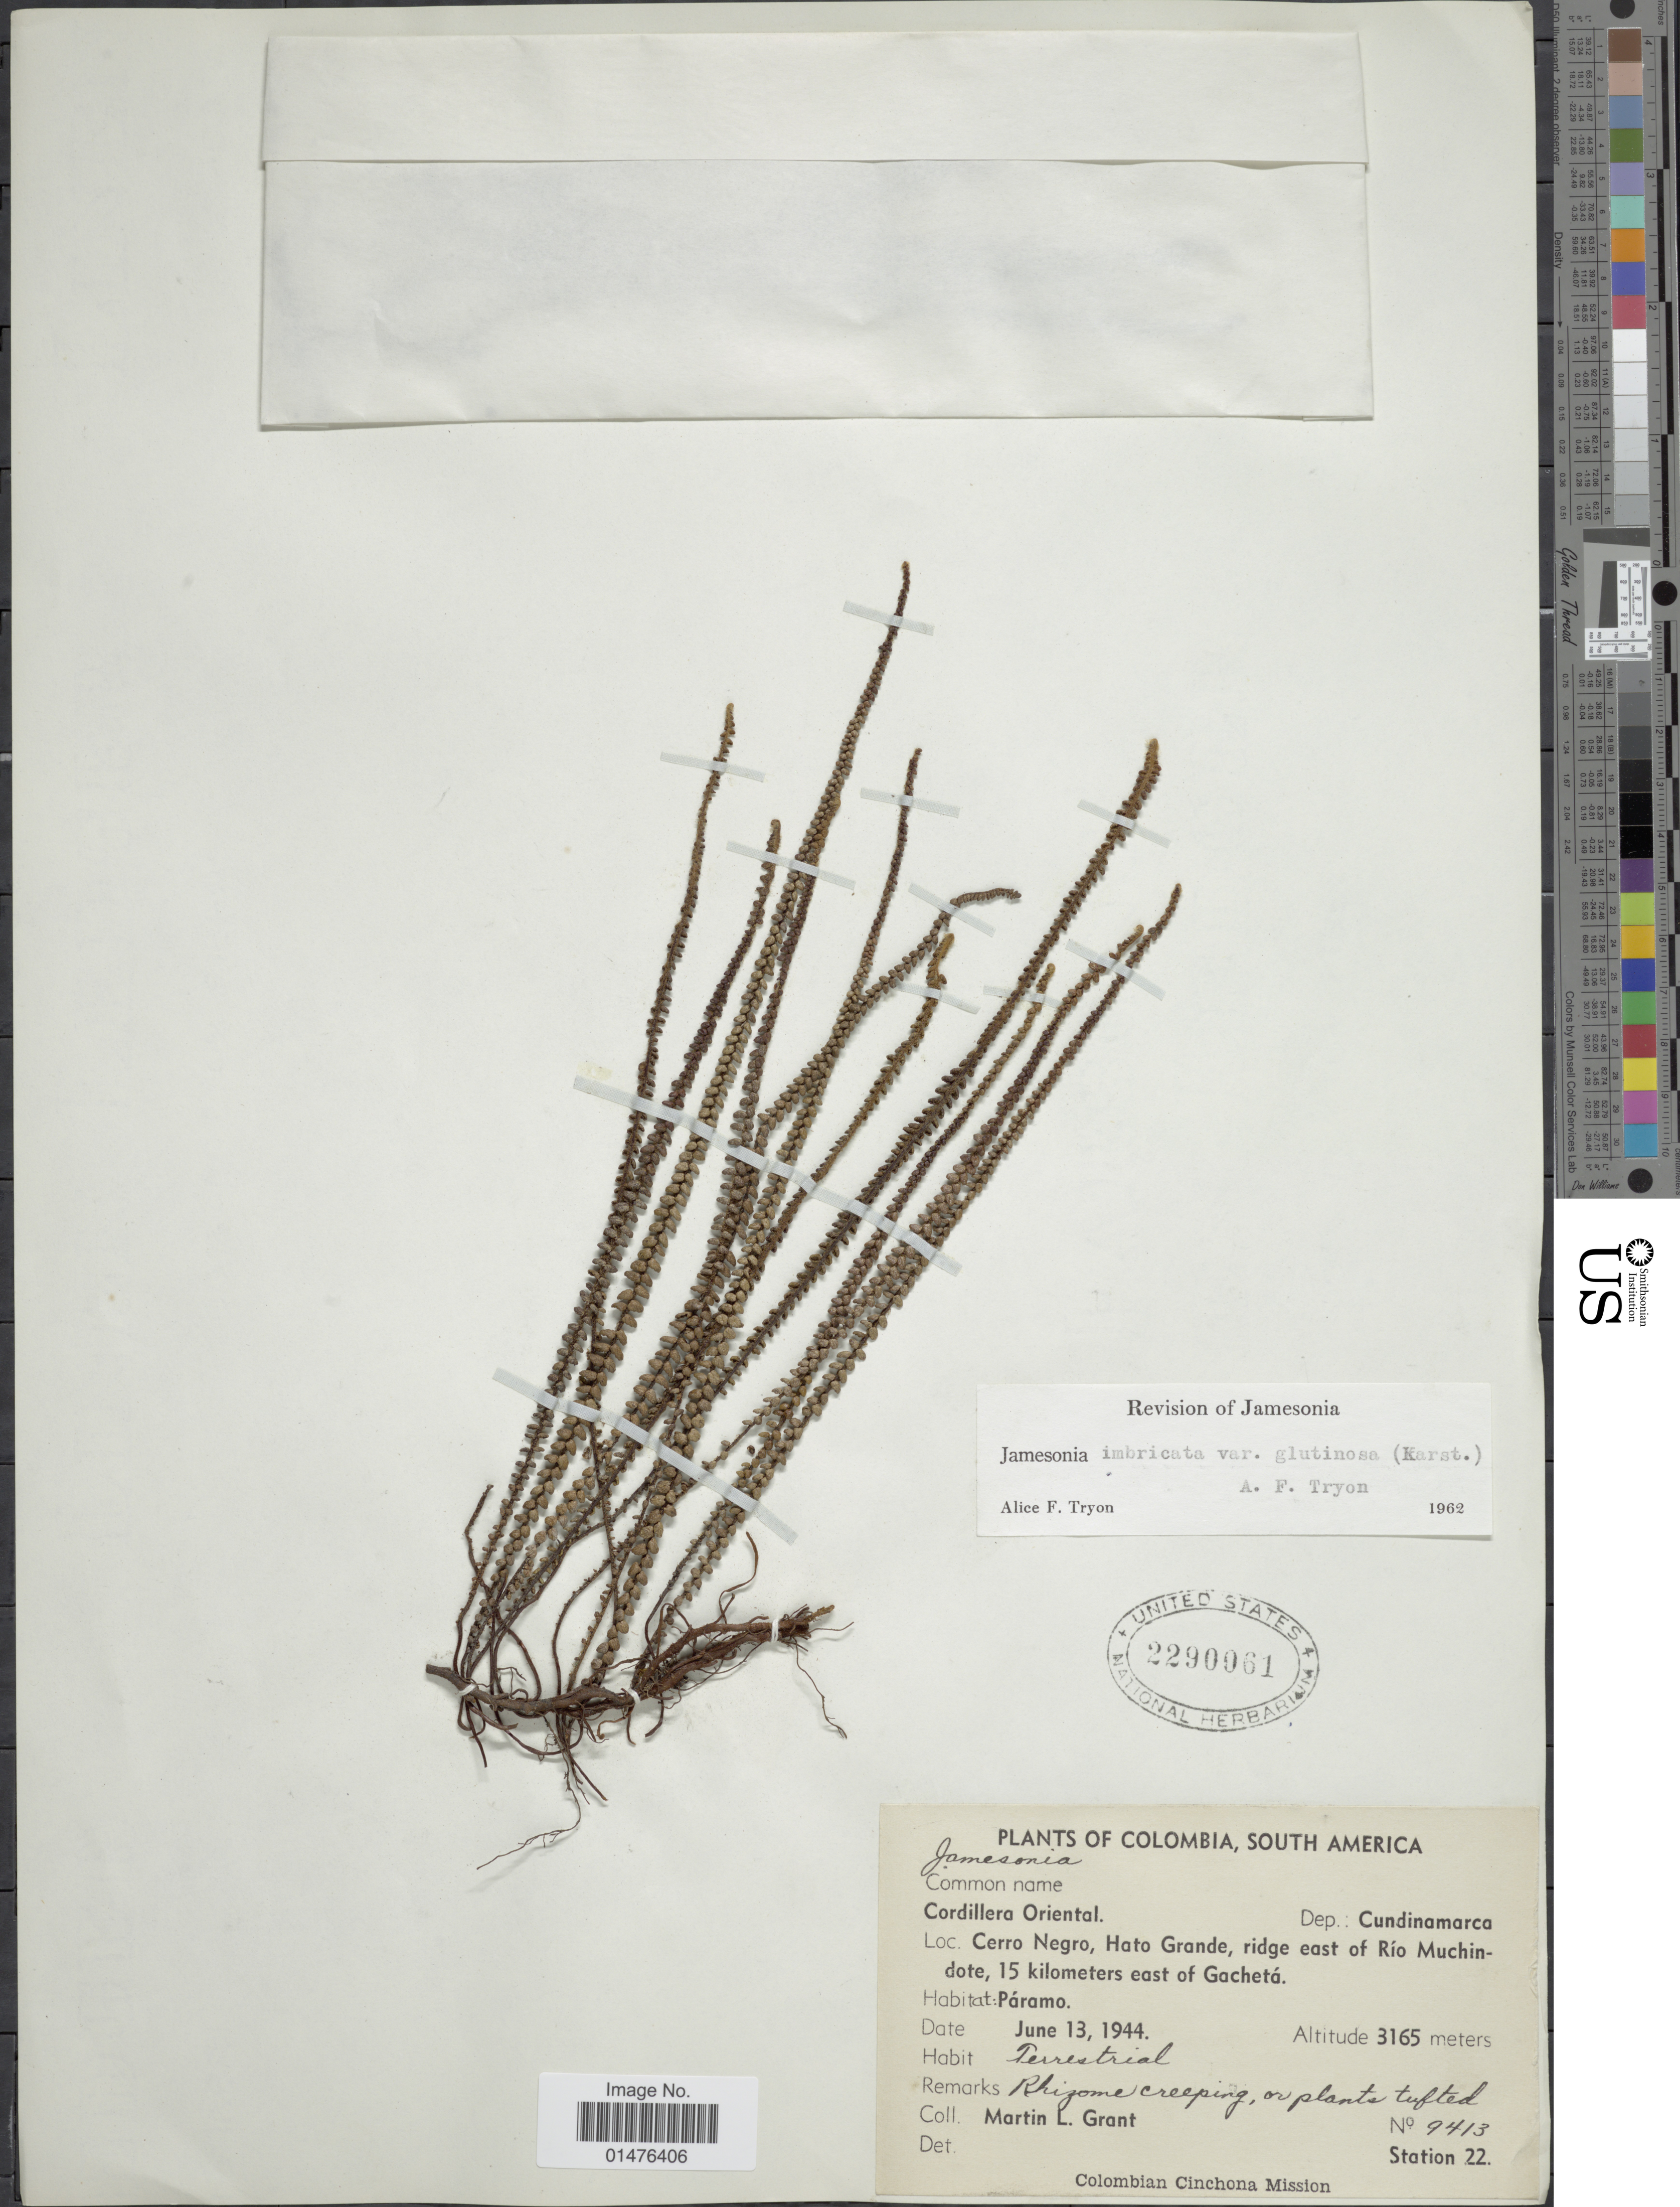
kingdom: Plantae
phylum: Tracheophyta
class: Polypodiopsida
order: Polypodiales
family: Pteridaceae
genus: Jamesonia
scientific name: Jamesonia imbricata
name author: (Sw.) Hook. & Grev.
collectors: M. L. Grant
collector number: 9413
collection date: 1944-06-13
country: Colombia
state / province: Cundinamarca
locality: Cordillera Oriental, Dep.: Cundinamarca, Cerro Negro, Hato Grande, ridge east of Río Muchindote, 15 kilometers east of Gachetá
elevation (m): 3165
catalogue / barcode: US 2290061